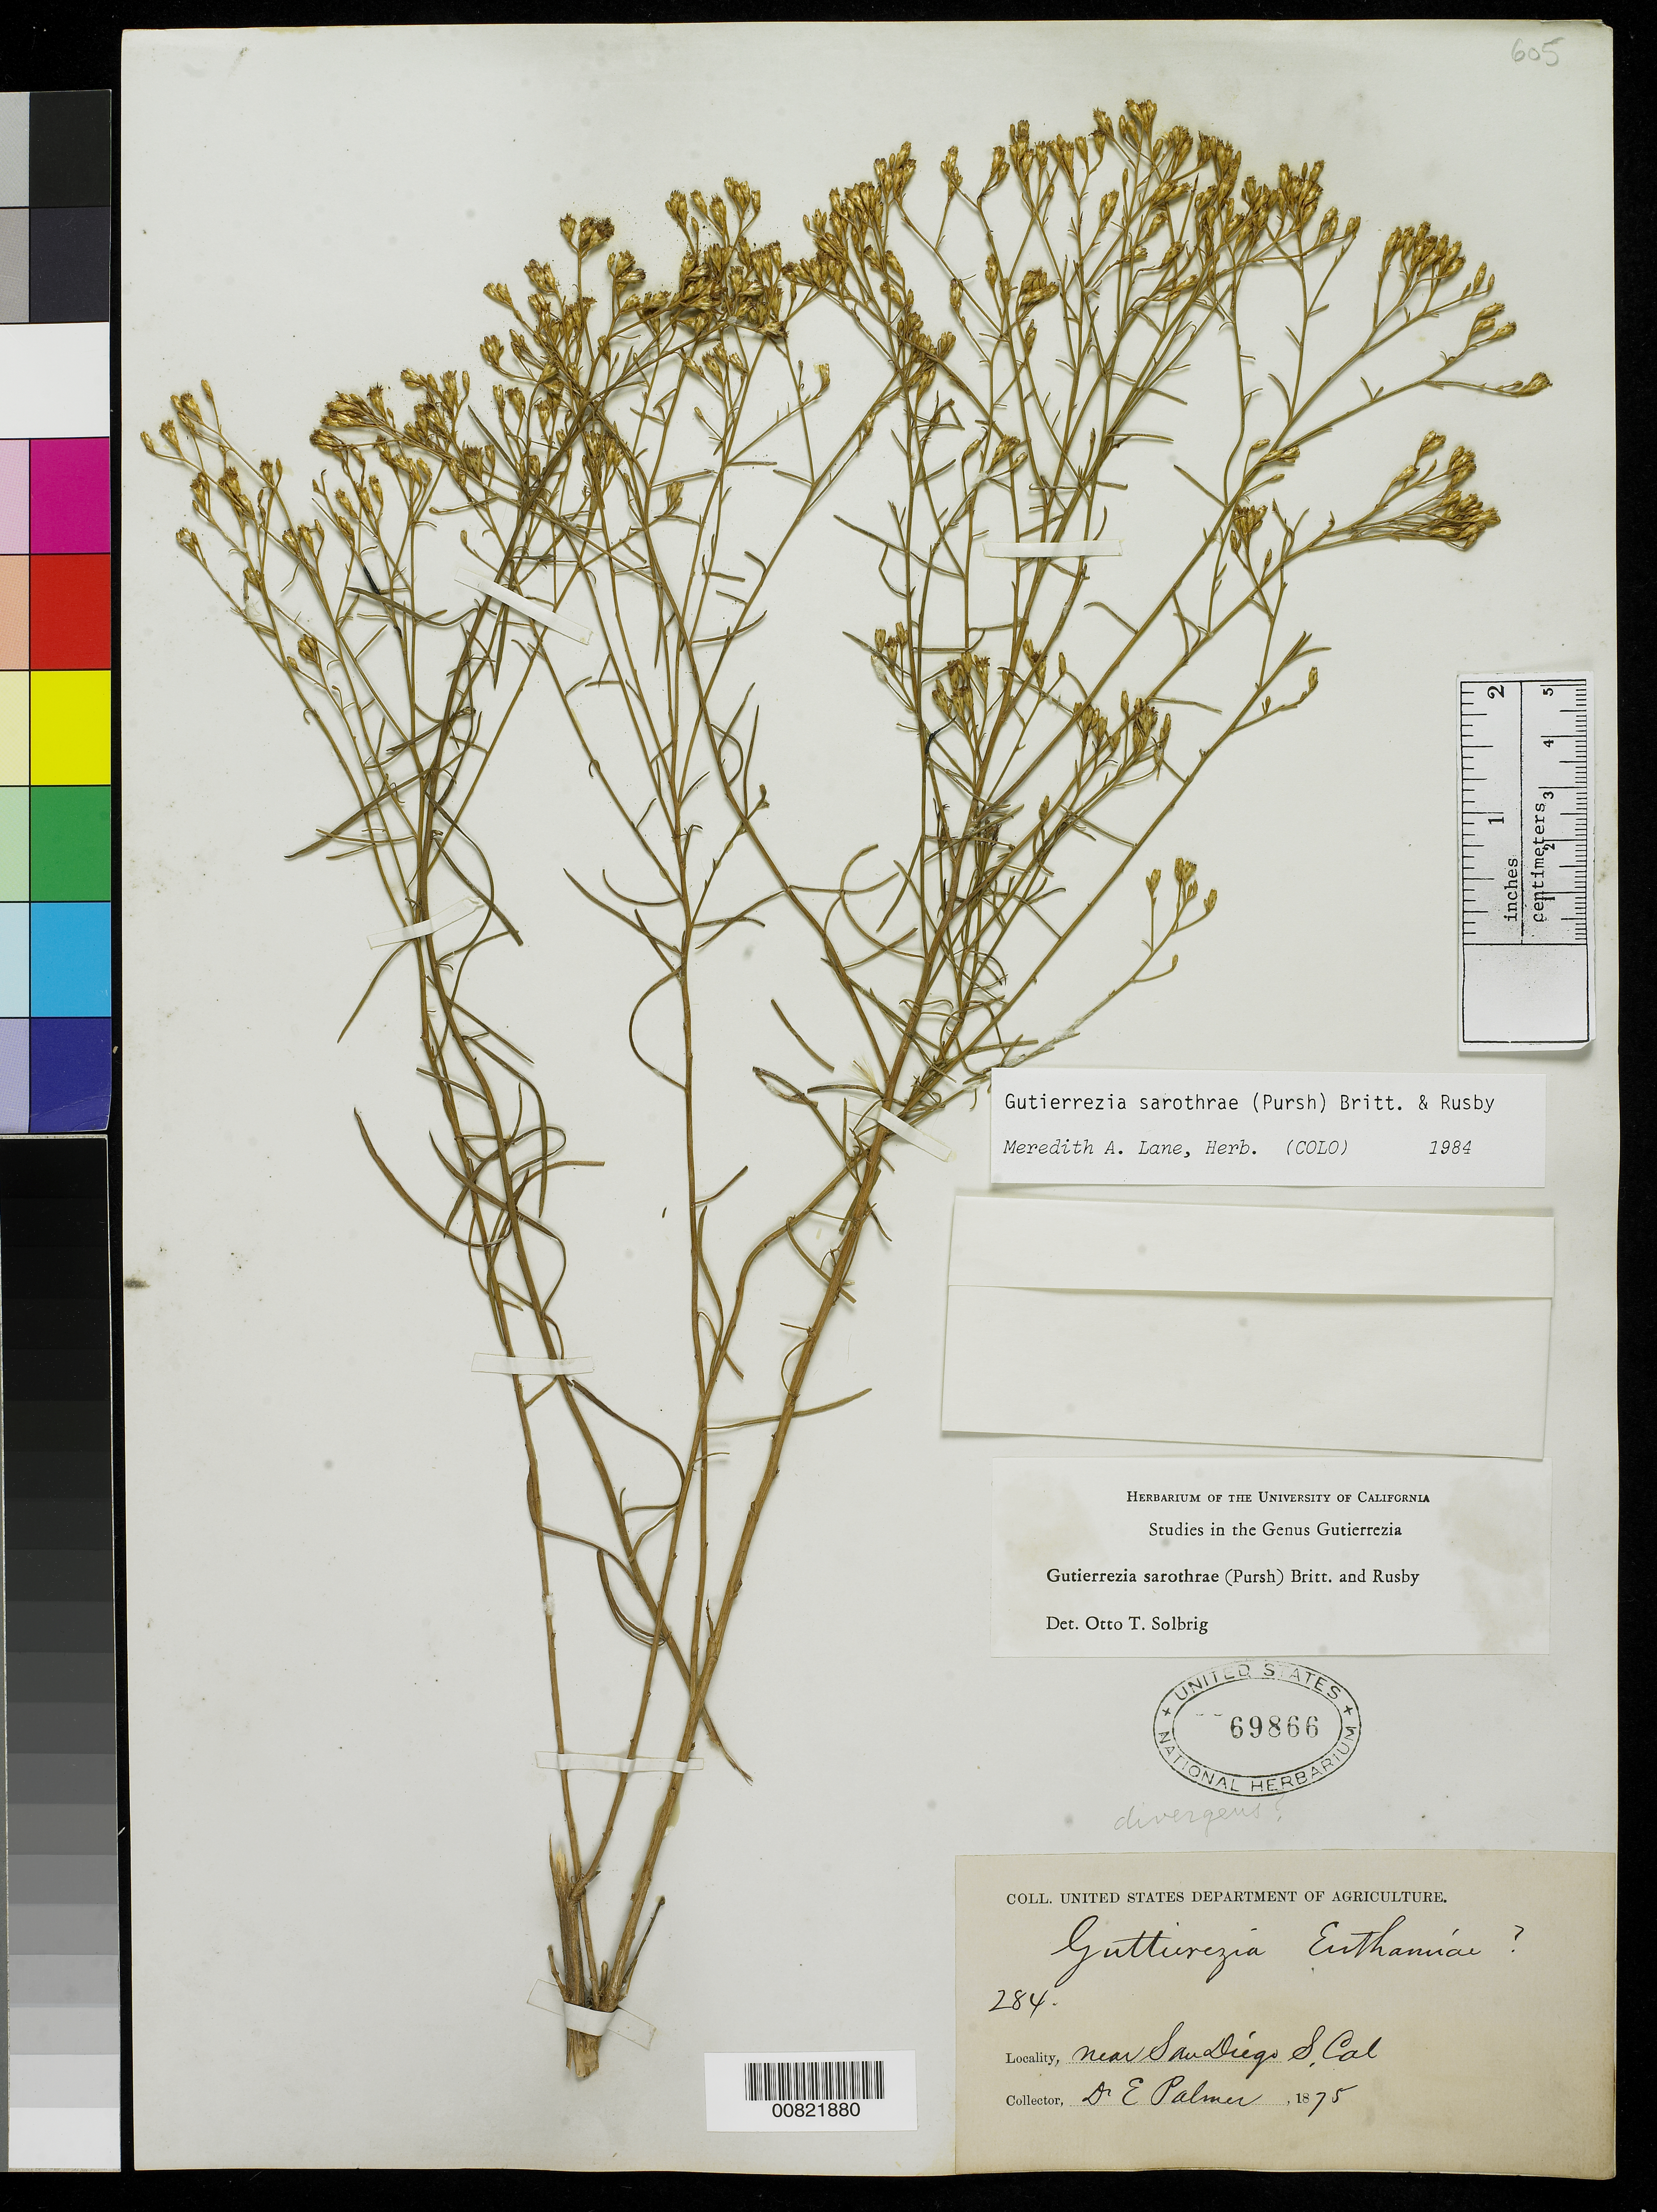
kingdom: Plantae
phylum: Tracheophyta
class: Magnoliopsida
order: Asterales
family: Asteraceae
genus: Gutierrezia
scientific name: Gutierrezia sarothrae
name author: (Pursh) Britton & Rusby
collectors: E. Palmer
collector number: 284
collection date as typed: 1875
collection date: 1875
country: United States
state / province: California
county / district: San Diego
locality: Near San Diego, S. California.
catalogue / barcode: US 69866